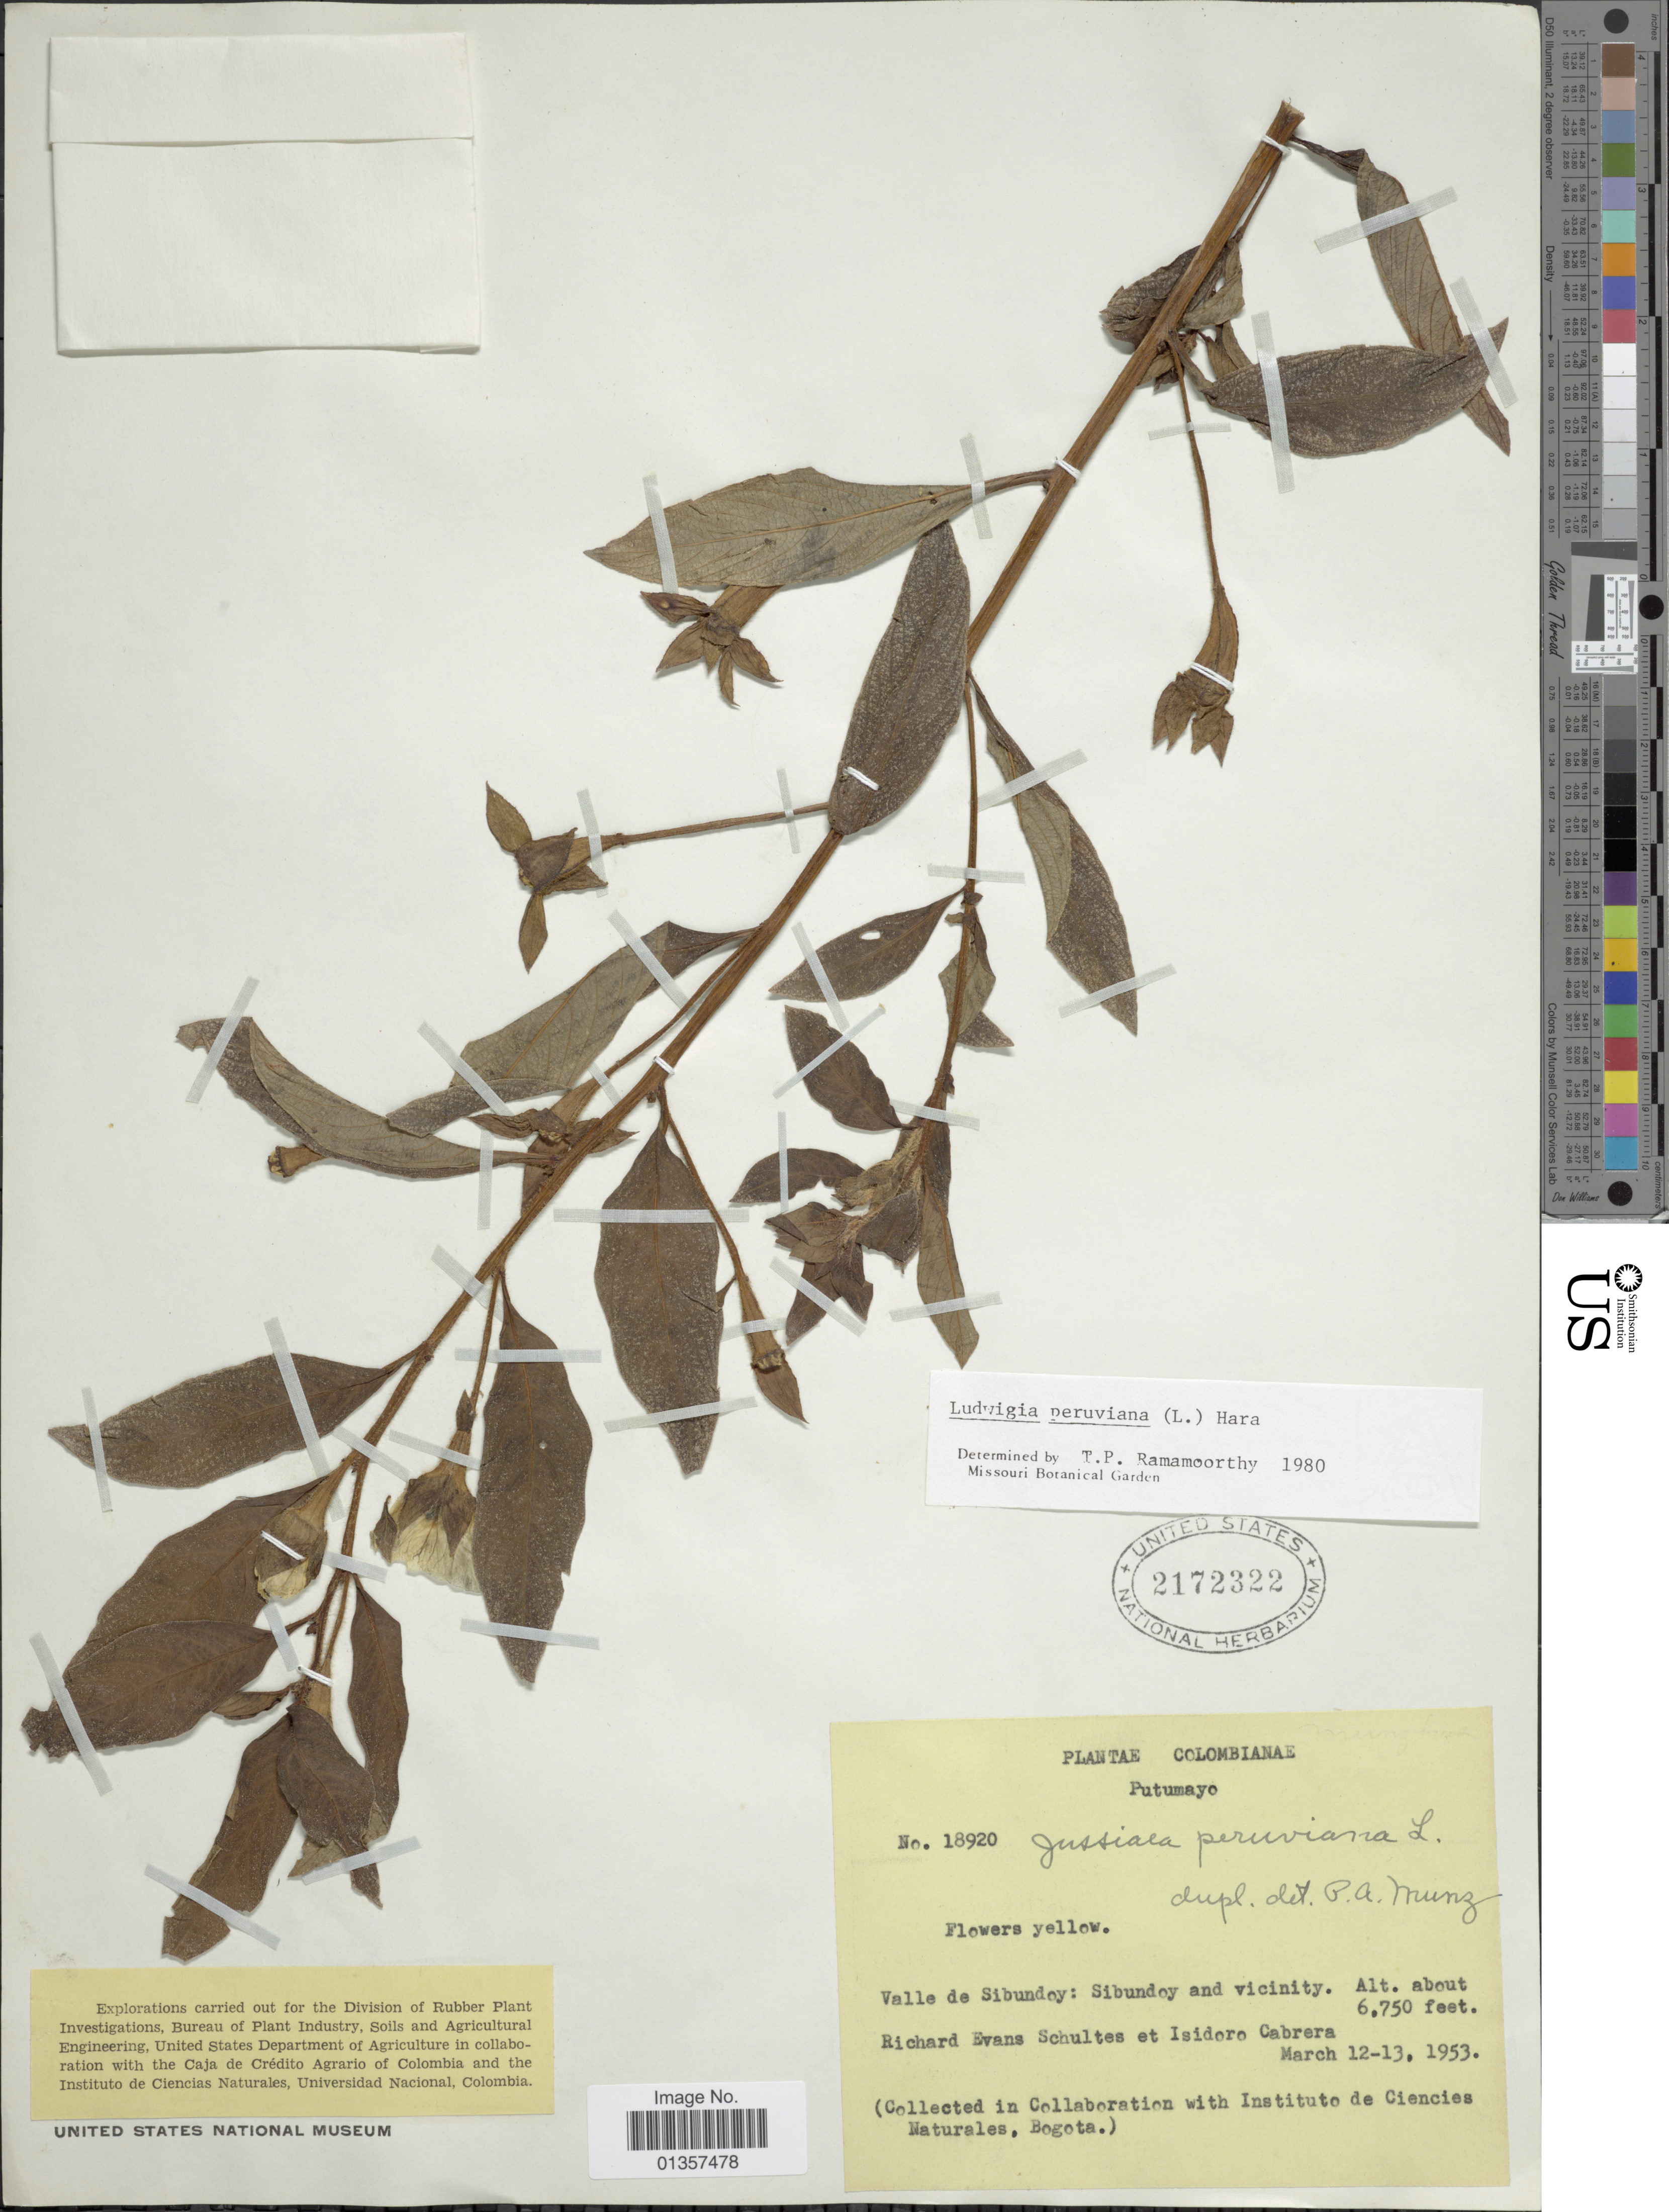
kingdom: Plantae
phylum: Tracheophyta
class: Magnoliopsida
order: Myrtales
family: Onagraceae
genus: Ludwigia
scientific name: Ludwigia peruviana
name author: (L.) H. Hara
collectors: R. E. Schultes & I. Cabrera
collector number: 18920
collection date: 1953-03-12/1953-03-13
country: Colombia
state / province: Putumayo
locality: Valle de Sibundoy: Sibundoy and vicinity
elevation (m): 2057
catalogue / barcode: US 2172322